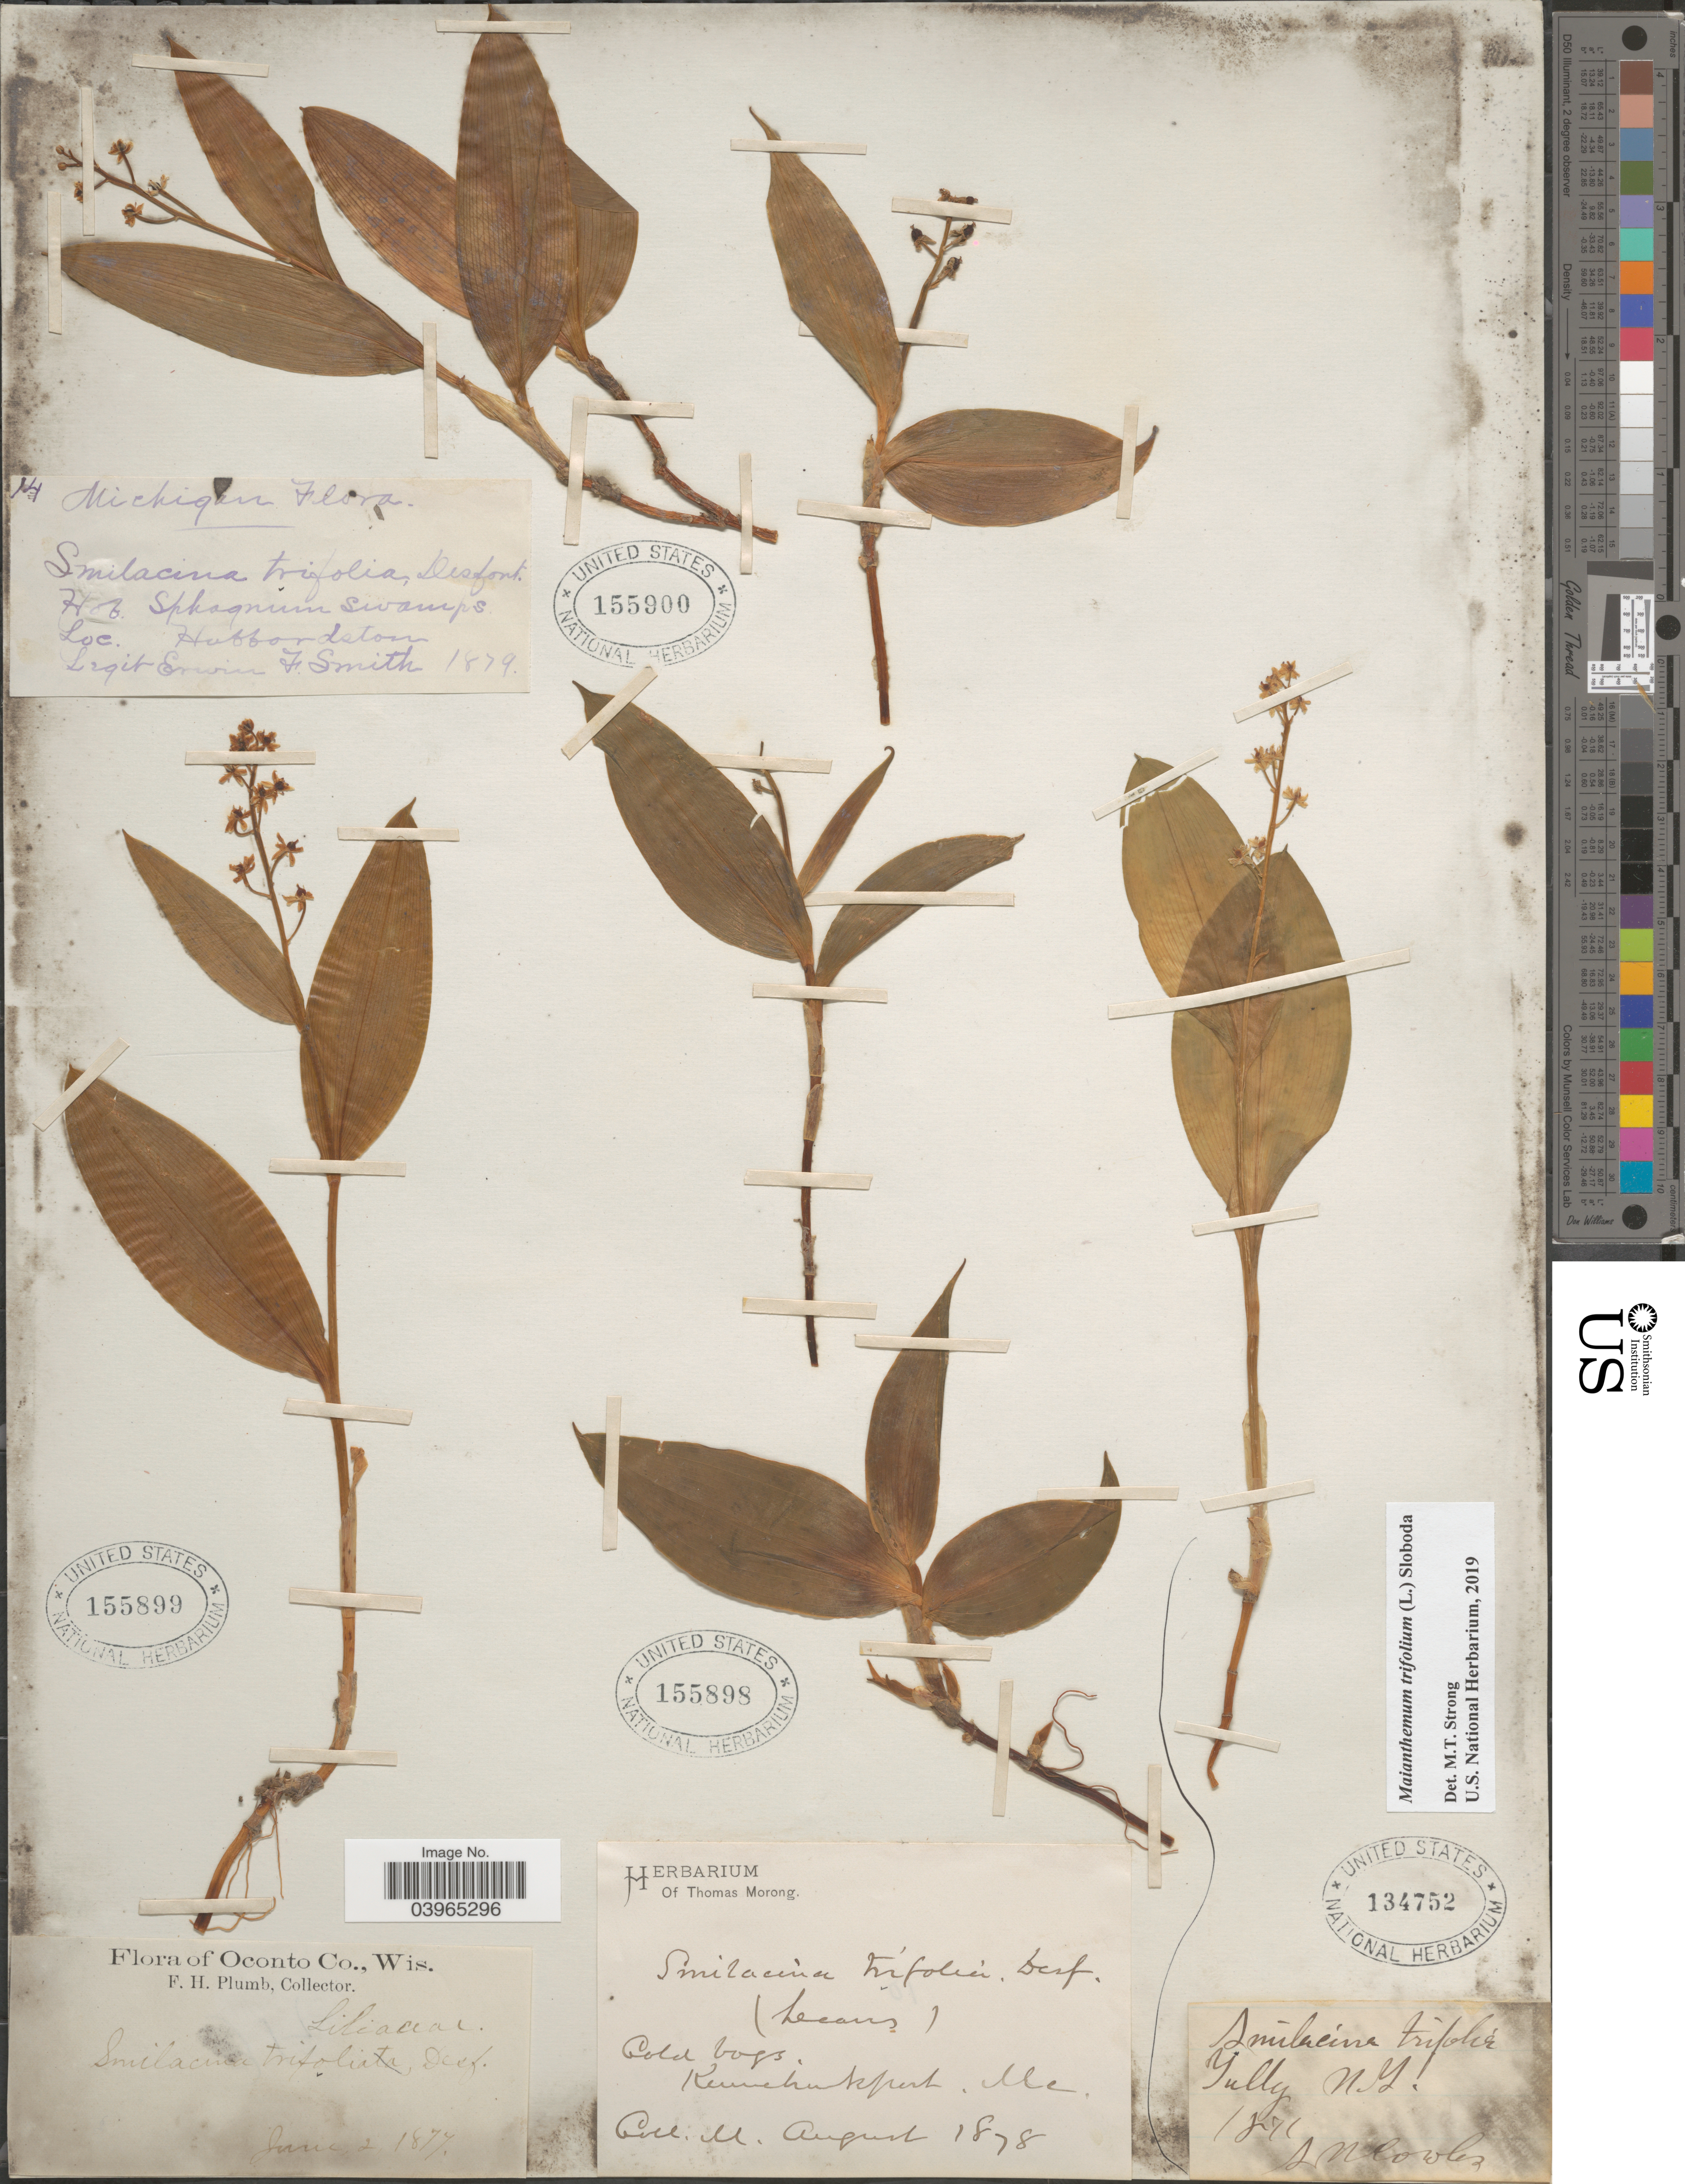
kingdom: Plantae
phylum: Tracheophyta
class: Liliopsida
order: Asparagales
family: Asparagaceae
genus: Maianthemum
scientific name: Maianthemum trifolium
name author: (L.) Sloboda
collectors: ex herb. T. Morong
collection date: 1878-08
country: United States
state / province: Maine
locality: Cold bogs, Kennebunkport.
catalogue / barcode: US 155898-2